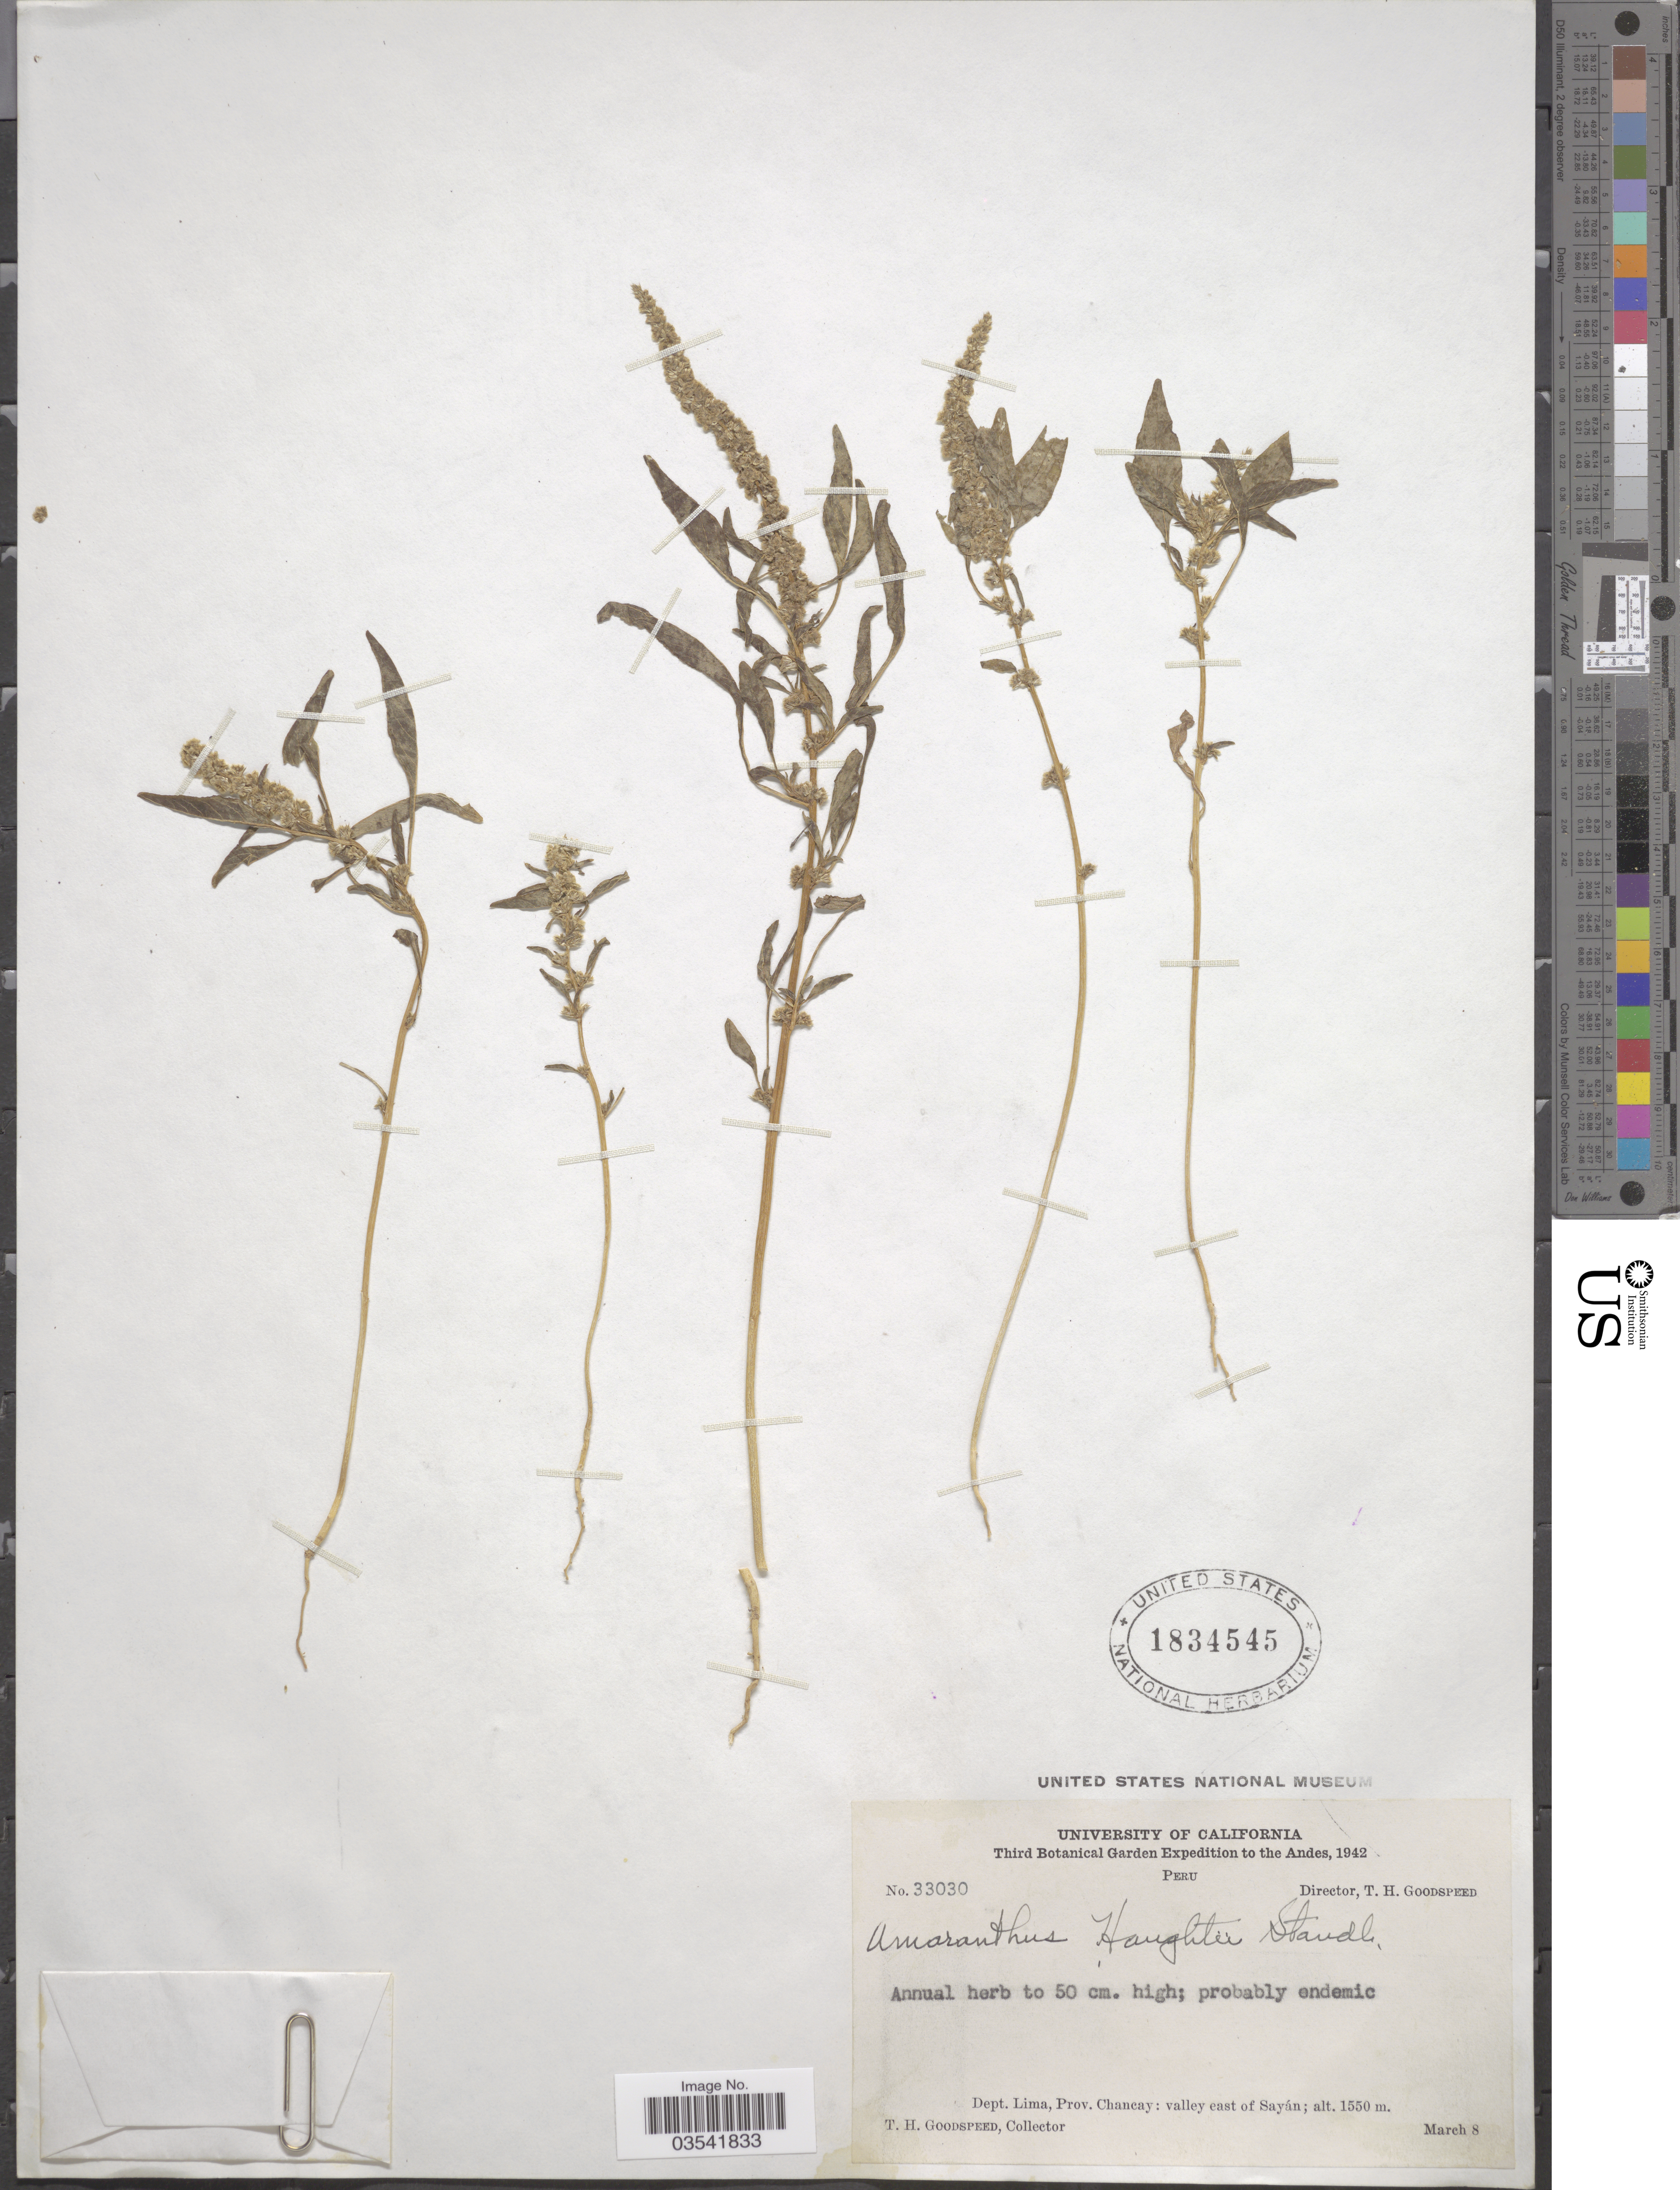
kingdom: Plantae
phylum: Tracheophyta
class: Magnoliopsida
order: Caryophyllales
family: Amaranthaceae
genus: Amaranthus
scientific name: Amaranthus haughtii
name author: Standl.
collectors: T. Goodspeed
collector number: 33030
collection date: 1942-03-08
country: Peru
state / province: Lima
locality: Andes. Dept. Lima, Prov. Chancay: valley east of Sayán.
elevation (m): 1550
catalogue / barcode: US 1834545